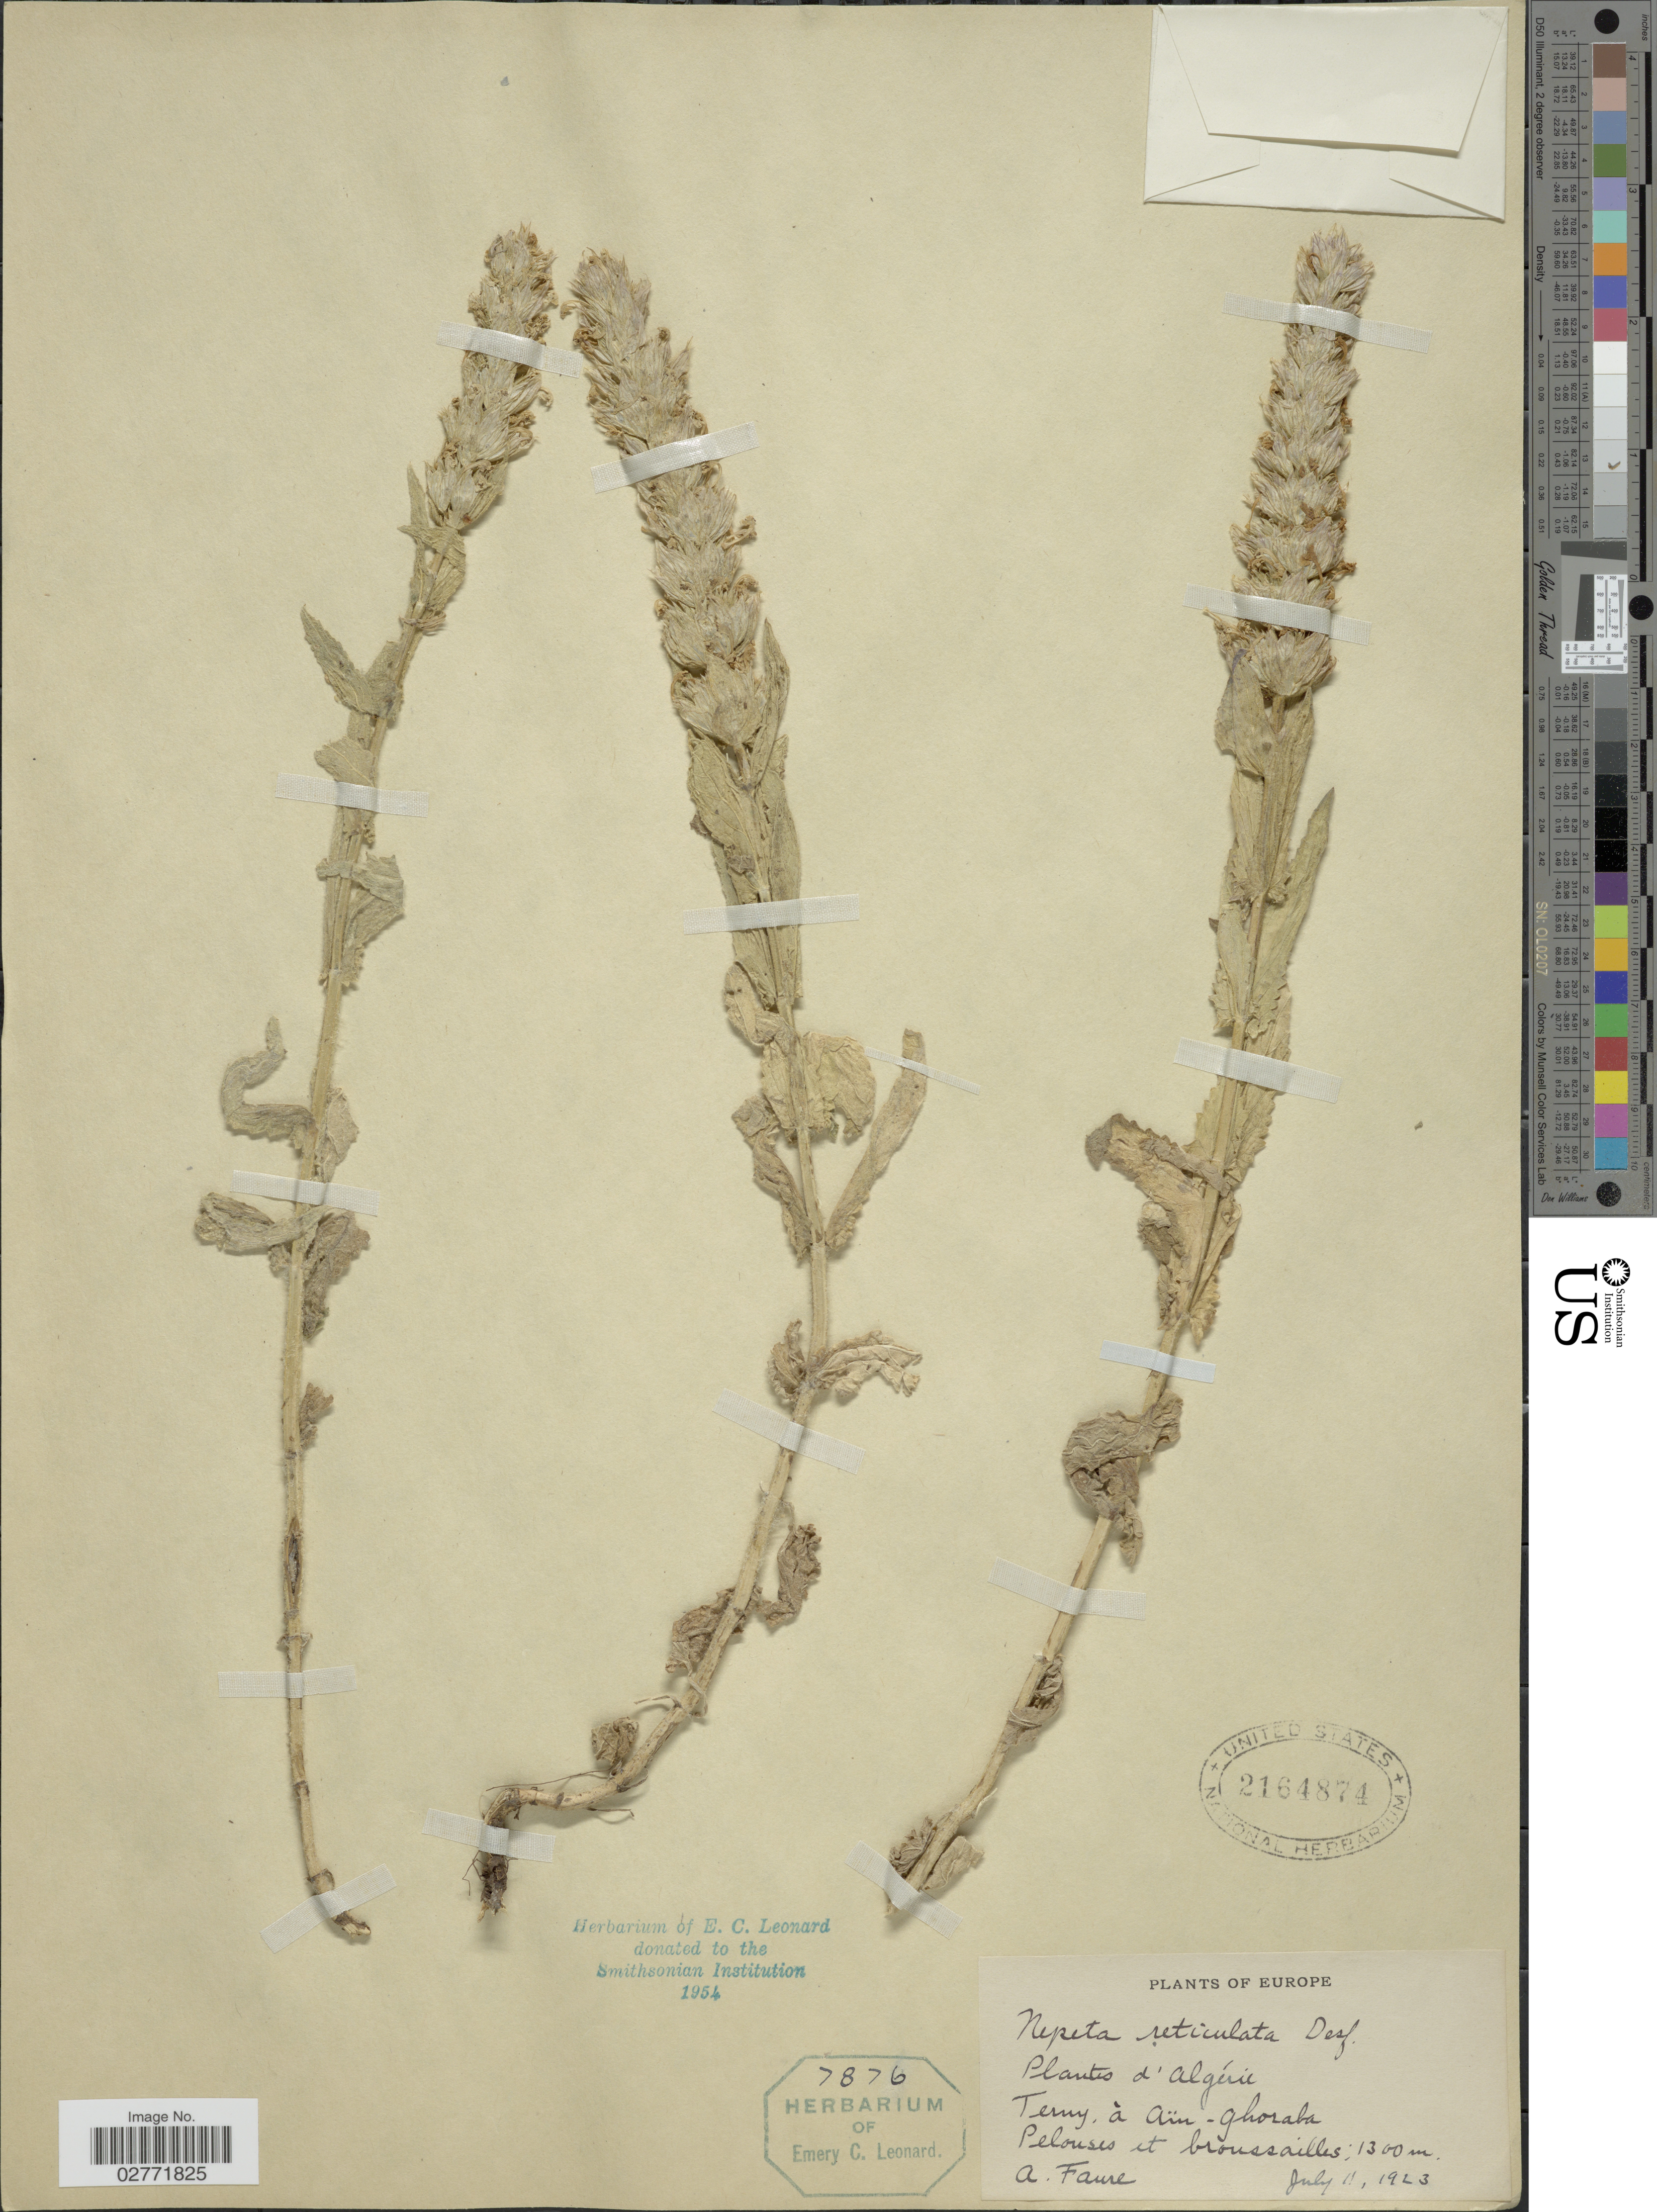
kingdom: Plantae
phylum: Tracheophyta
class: Magnoliopsida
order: Lamiales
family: Lamiaceae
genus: Nepeta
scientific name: Nepeta reticulata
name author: Desf.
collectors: A. Faure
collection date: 1923-07-11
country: Algeria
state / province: Tlemcen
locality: Terny, à Aïn-ghoraba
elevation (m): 1300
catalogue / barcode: US 2164874